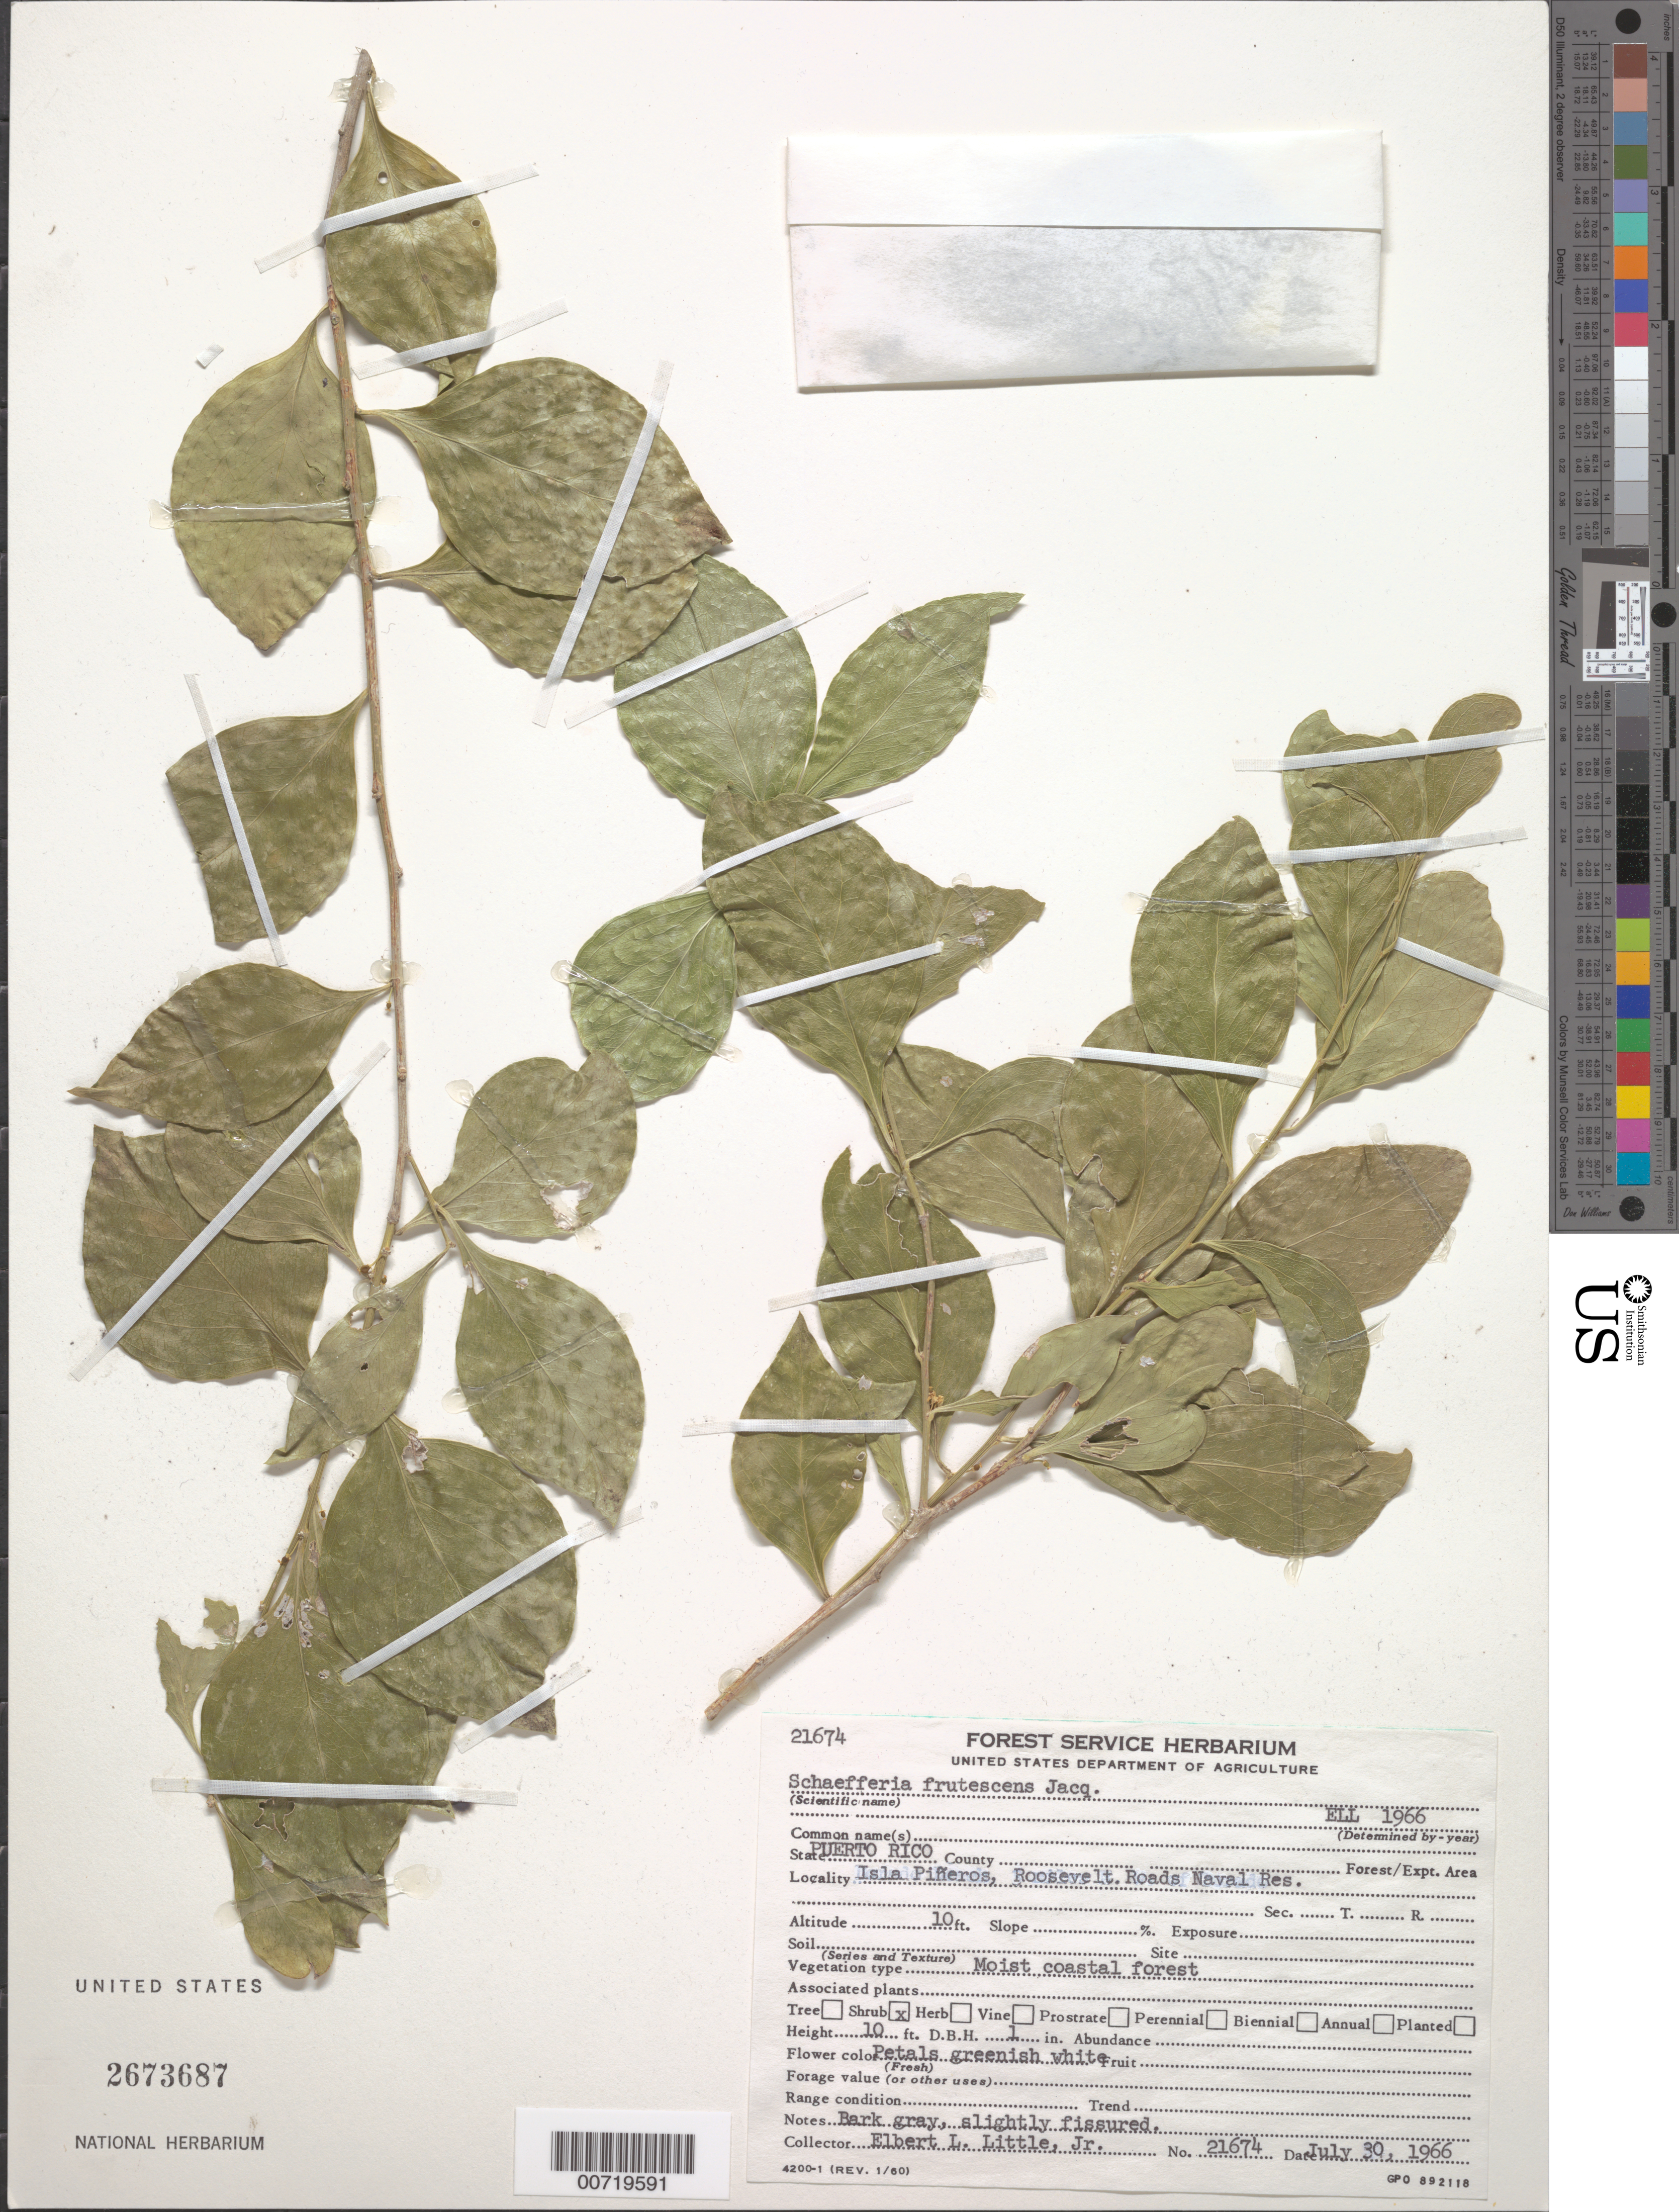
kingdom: Plantae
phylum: Tracheophyta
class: Magnoliopsida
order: Celastrales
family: Celastraceae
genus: Schaefferia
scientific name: Schaefferia frutescens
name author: Jacq.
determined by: Little, Elbert L., Jr., (FSSR), United States Department of Agriculture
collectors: E. L. Little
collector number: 21674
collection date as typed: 30 Jul 1966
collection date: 1966-07-30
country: Puerto Rico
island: Piñeros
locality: Isla Pineros, Roosevelt Roads Naval Res.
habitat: Moist coastal forest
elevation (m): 3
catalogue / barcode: US 2673687